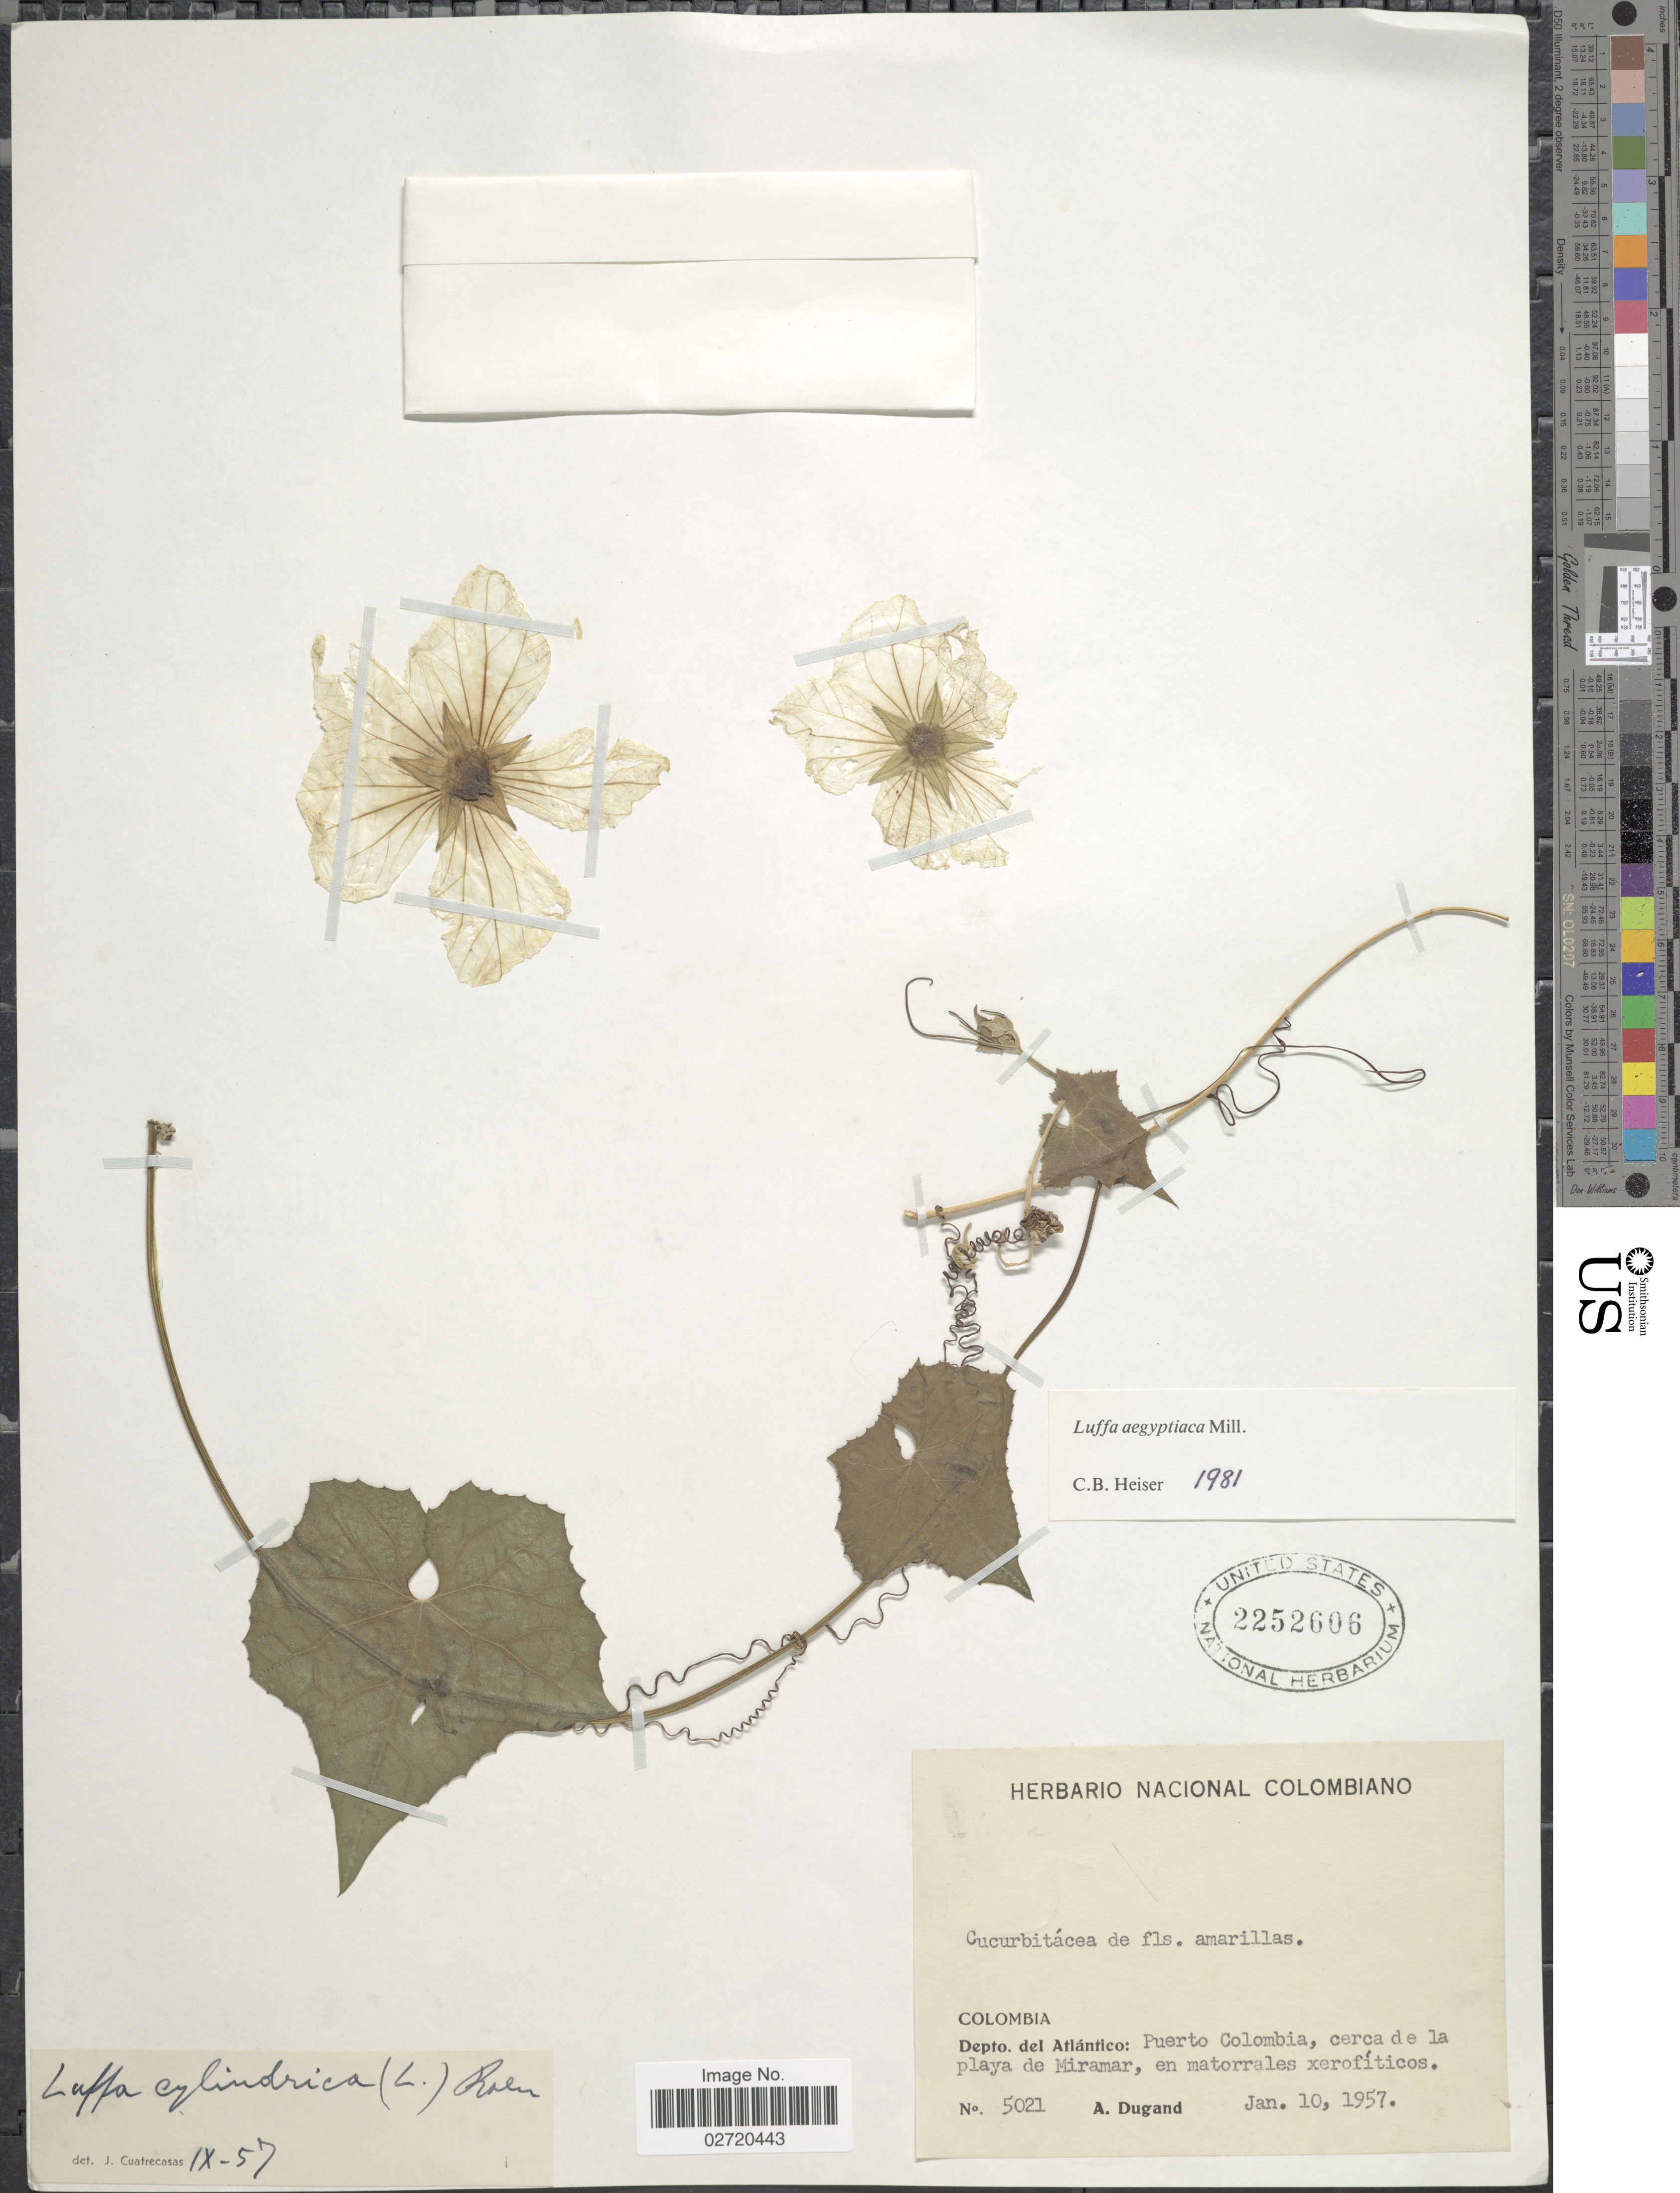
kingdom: Plantae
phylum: Tracheophyta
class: Magnoliopsida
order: Cucurbitales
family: Cucurbitaceae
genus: Luffa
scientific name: Luffa aegyptiaca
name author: Mill.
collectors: A. Dugand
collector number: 5021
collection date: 1957-01-10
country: Colombia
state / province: Atlántico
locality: Depto. del Atlantico: Puerto Colombia, cerca de la playa de Miramar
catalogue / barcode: US 2252606